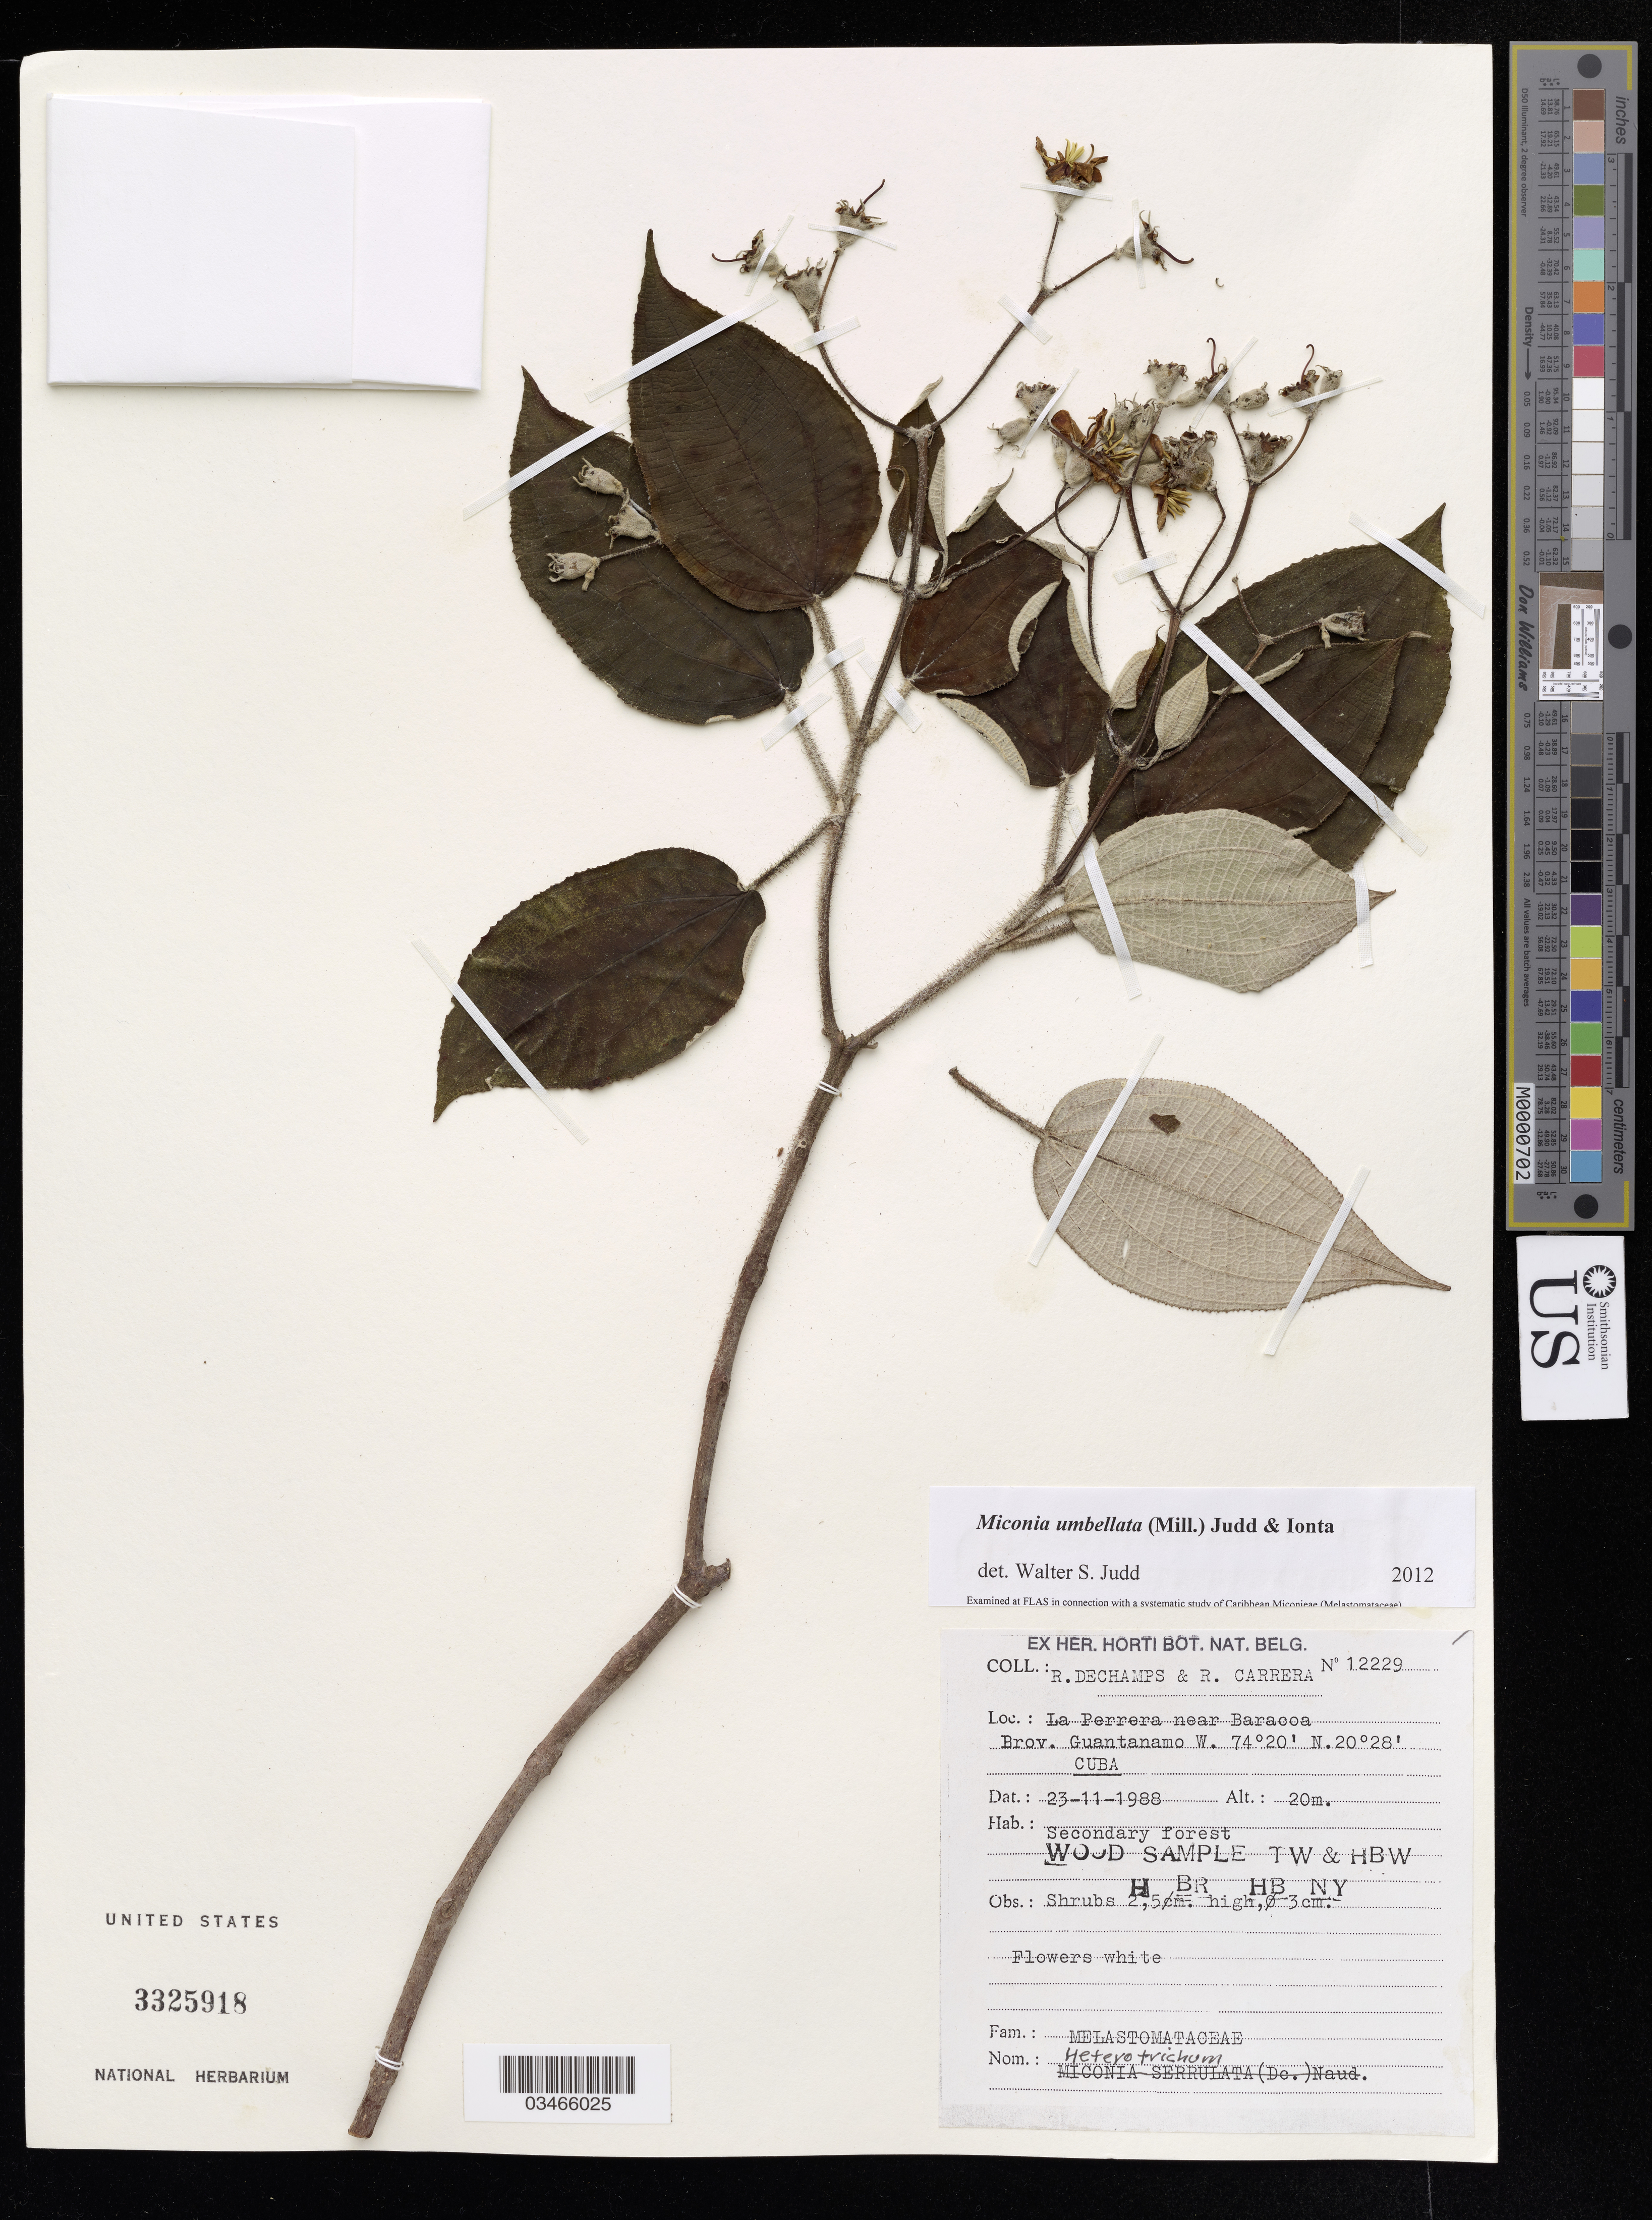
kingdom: Plantae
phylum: Tracheophyta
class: Magnoliopsida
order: Myrtales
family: Melastomataceae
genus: Miconia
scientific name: Miconia umbellata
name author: (Mill.) Judd & Ionta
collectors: R. Dechamps & R. Carrera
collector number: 12229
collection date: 1988-11-23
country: Cuba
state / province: Guantánamo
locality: La Perrera near Baracoa.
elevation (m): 20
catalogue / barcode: US 3325918